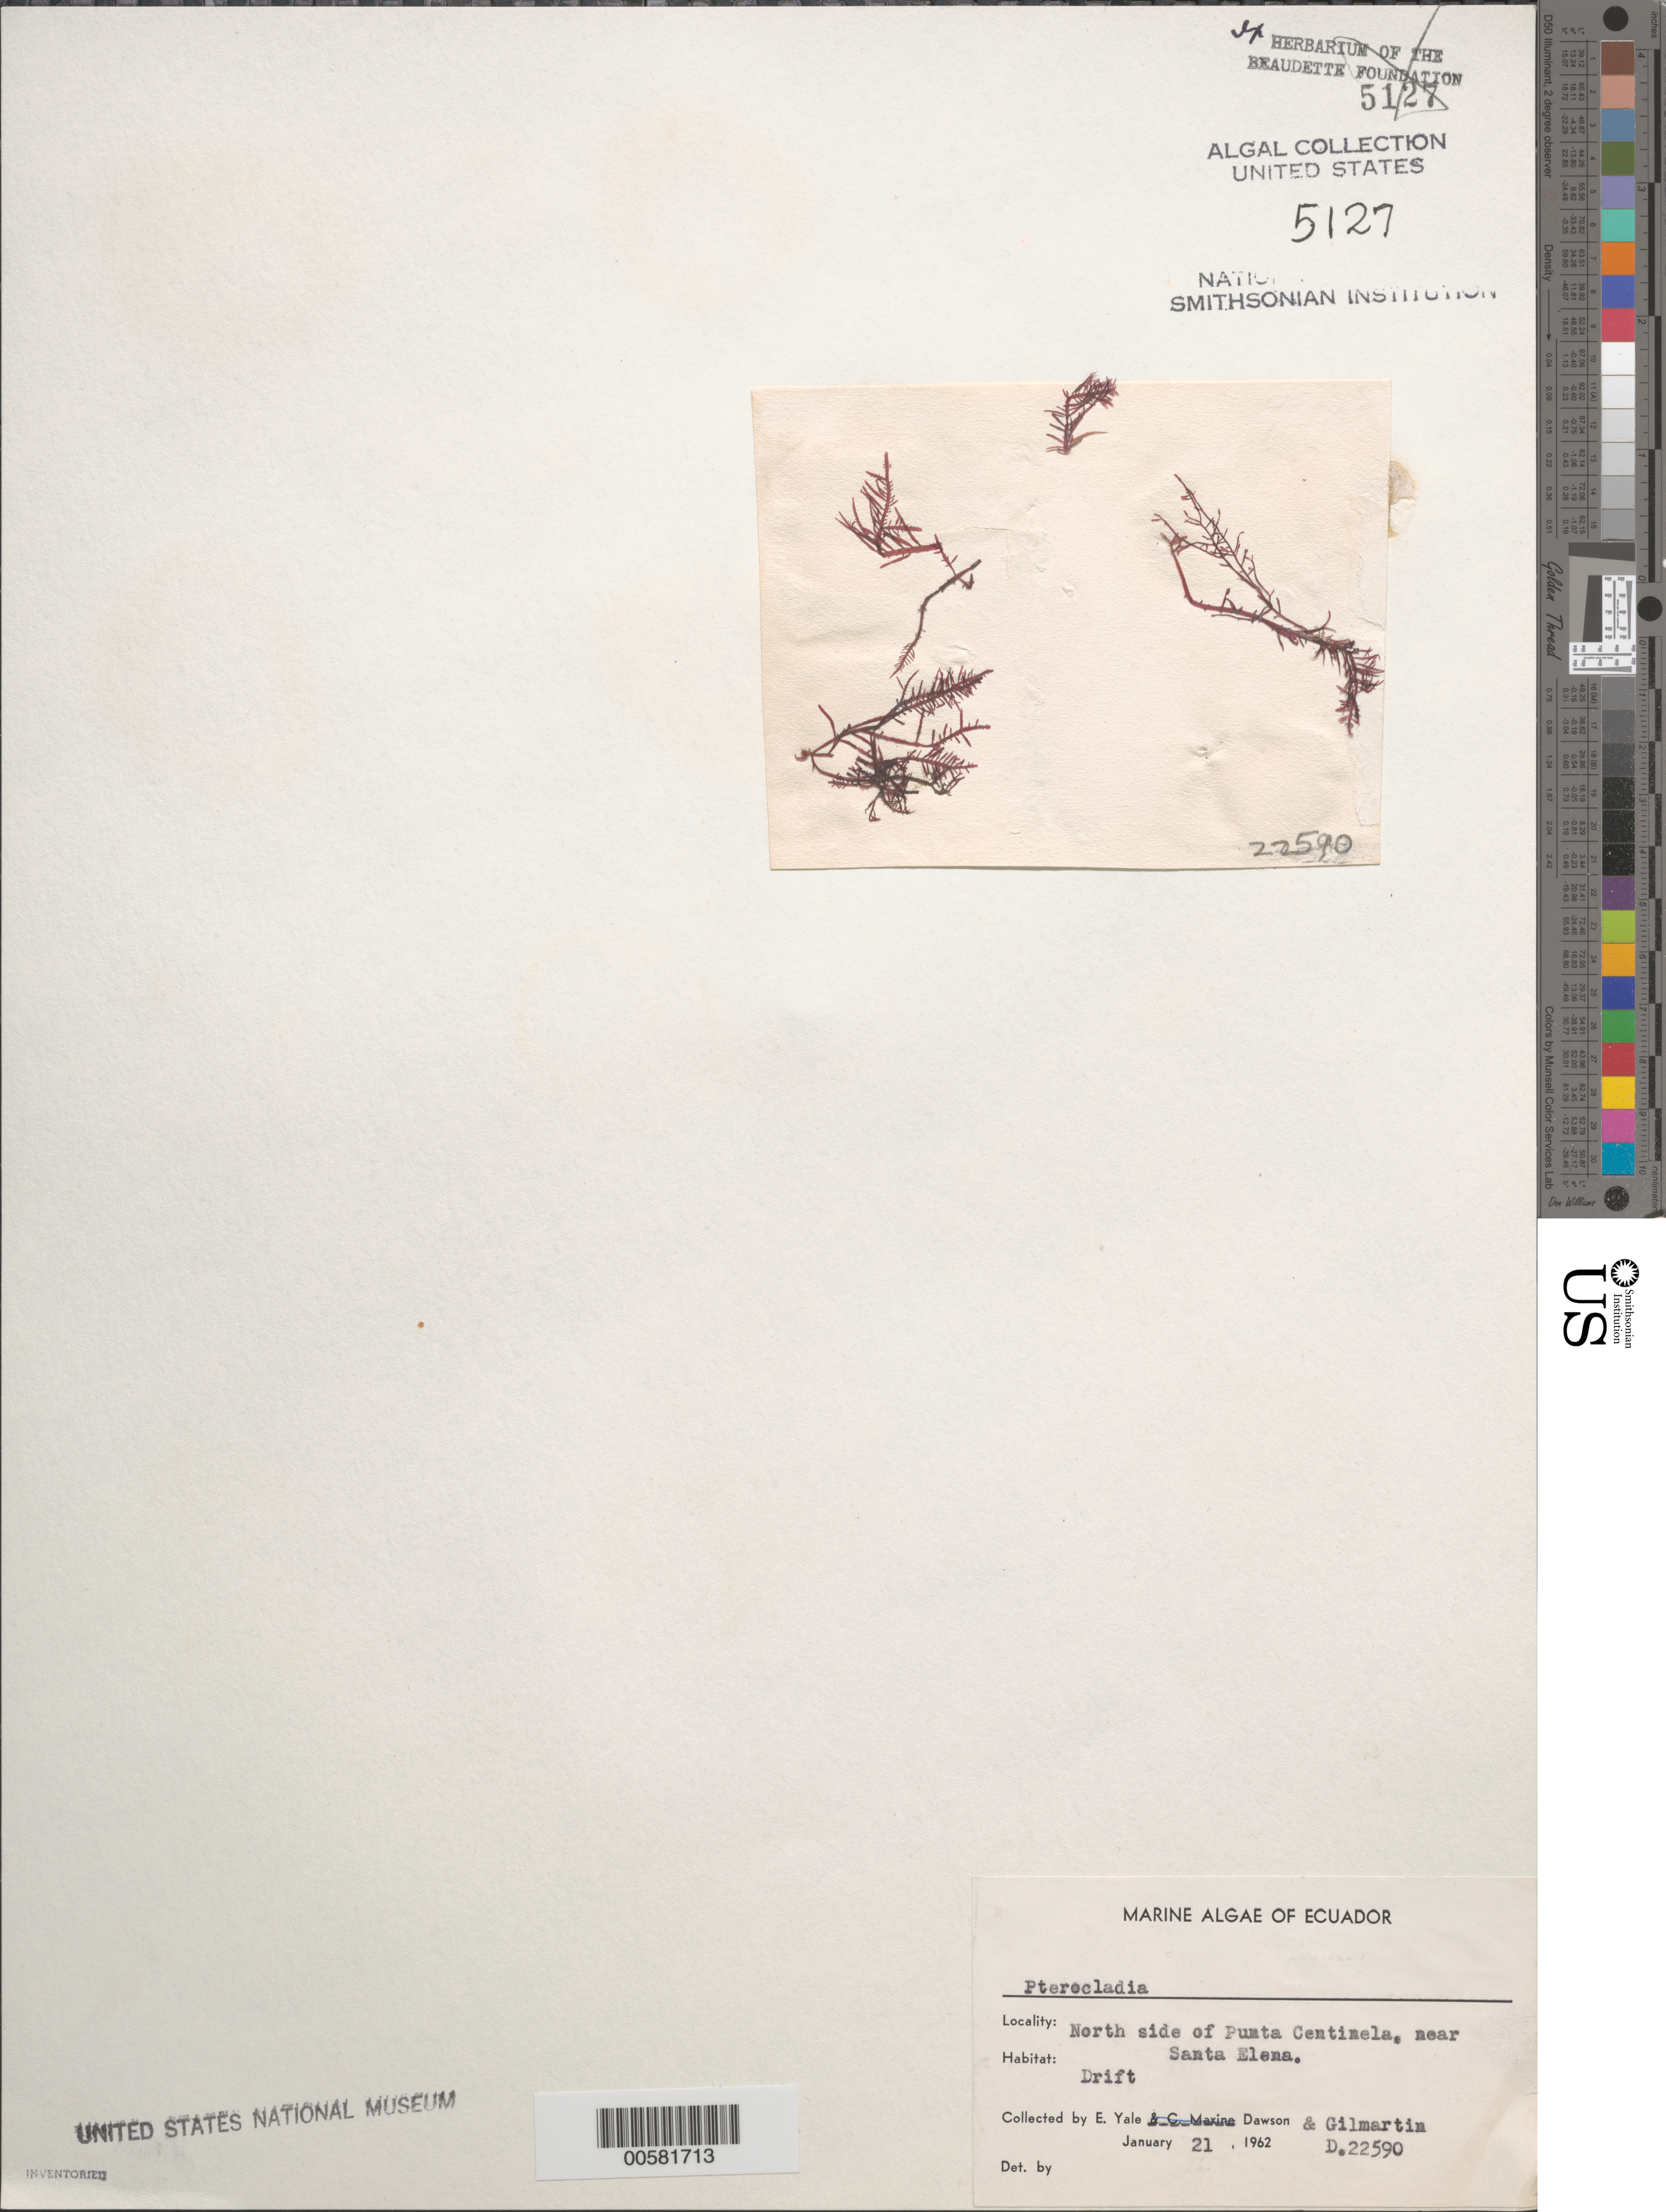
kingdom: Plantae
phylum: Rhodophyta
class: Florideophyceae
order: Gelidiales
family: Pterocladiaceae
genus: Pterocladia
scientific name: Pterocladia sp.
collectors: E. Y. Dawson & M. Gilmartin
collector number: EYD 22590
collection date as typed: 21 Jan 1962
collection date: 1962-01-21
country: Ecuador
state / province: Guayas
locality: Punta Centinela, near Santa Elena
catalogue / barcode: US 5127